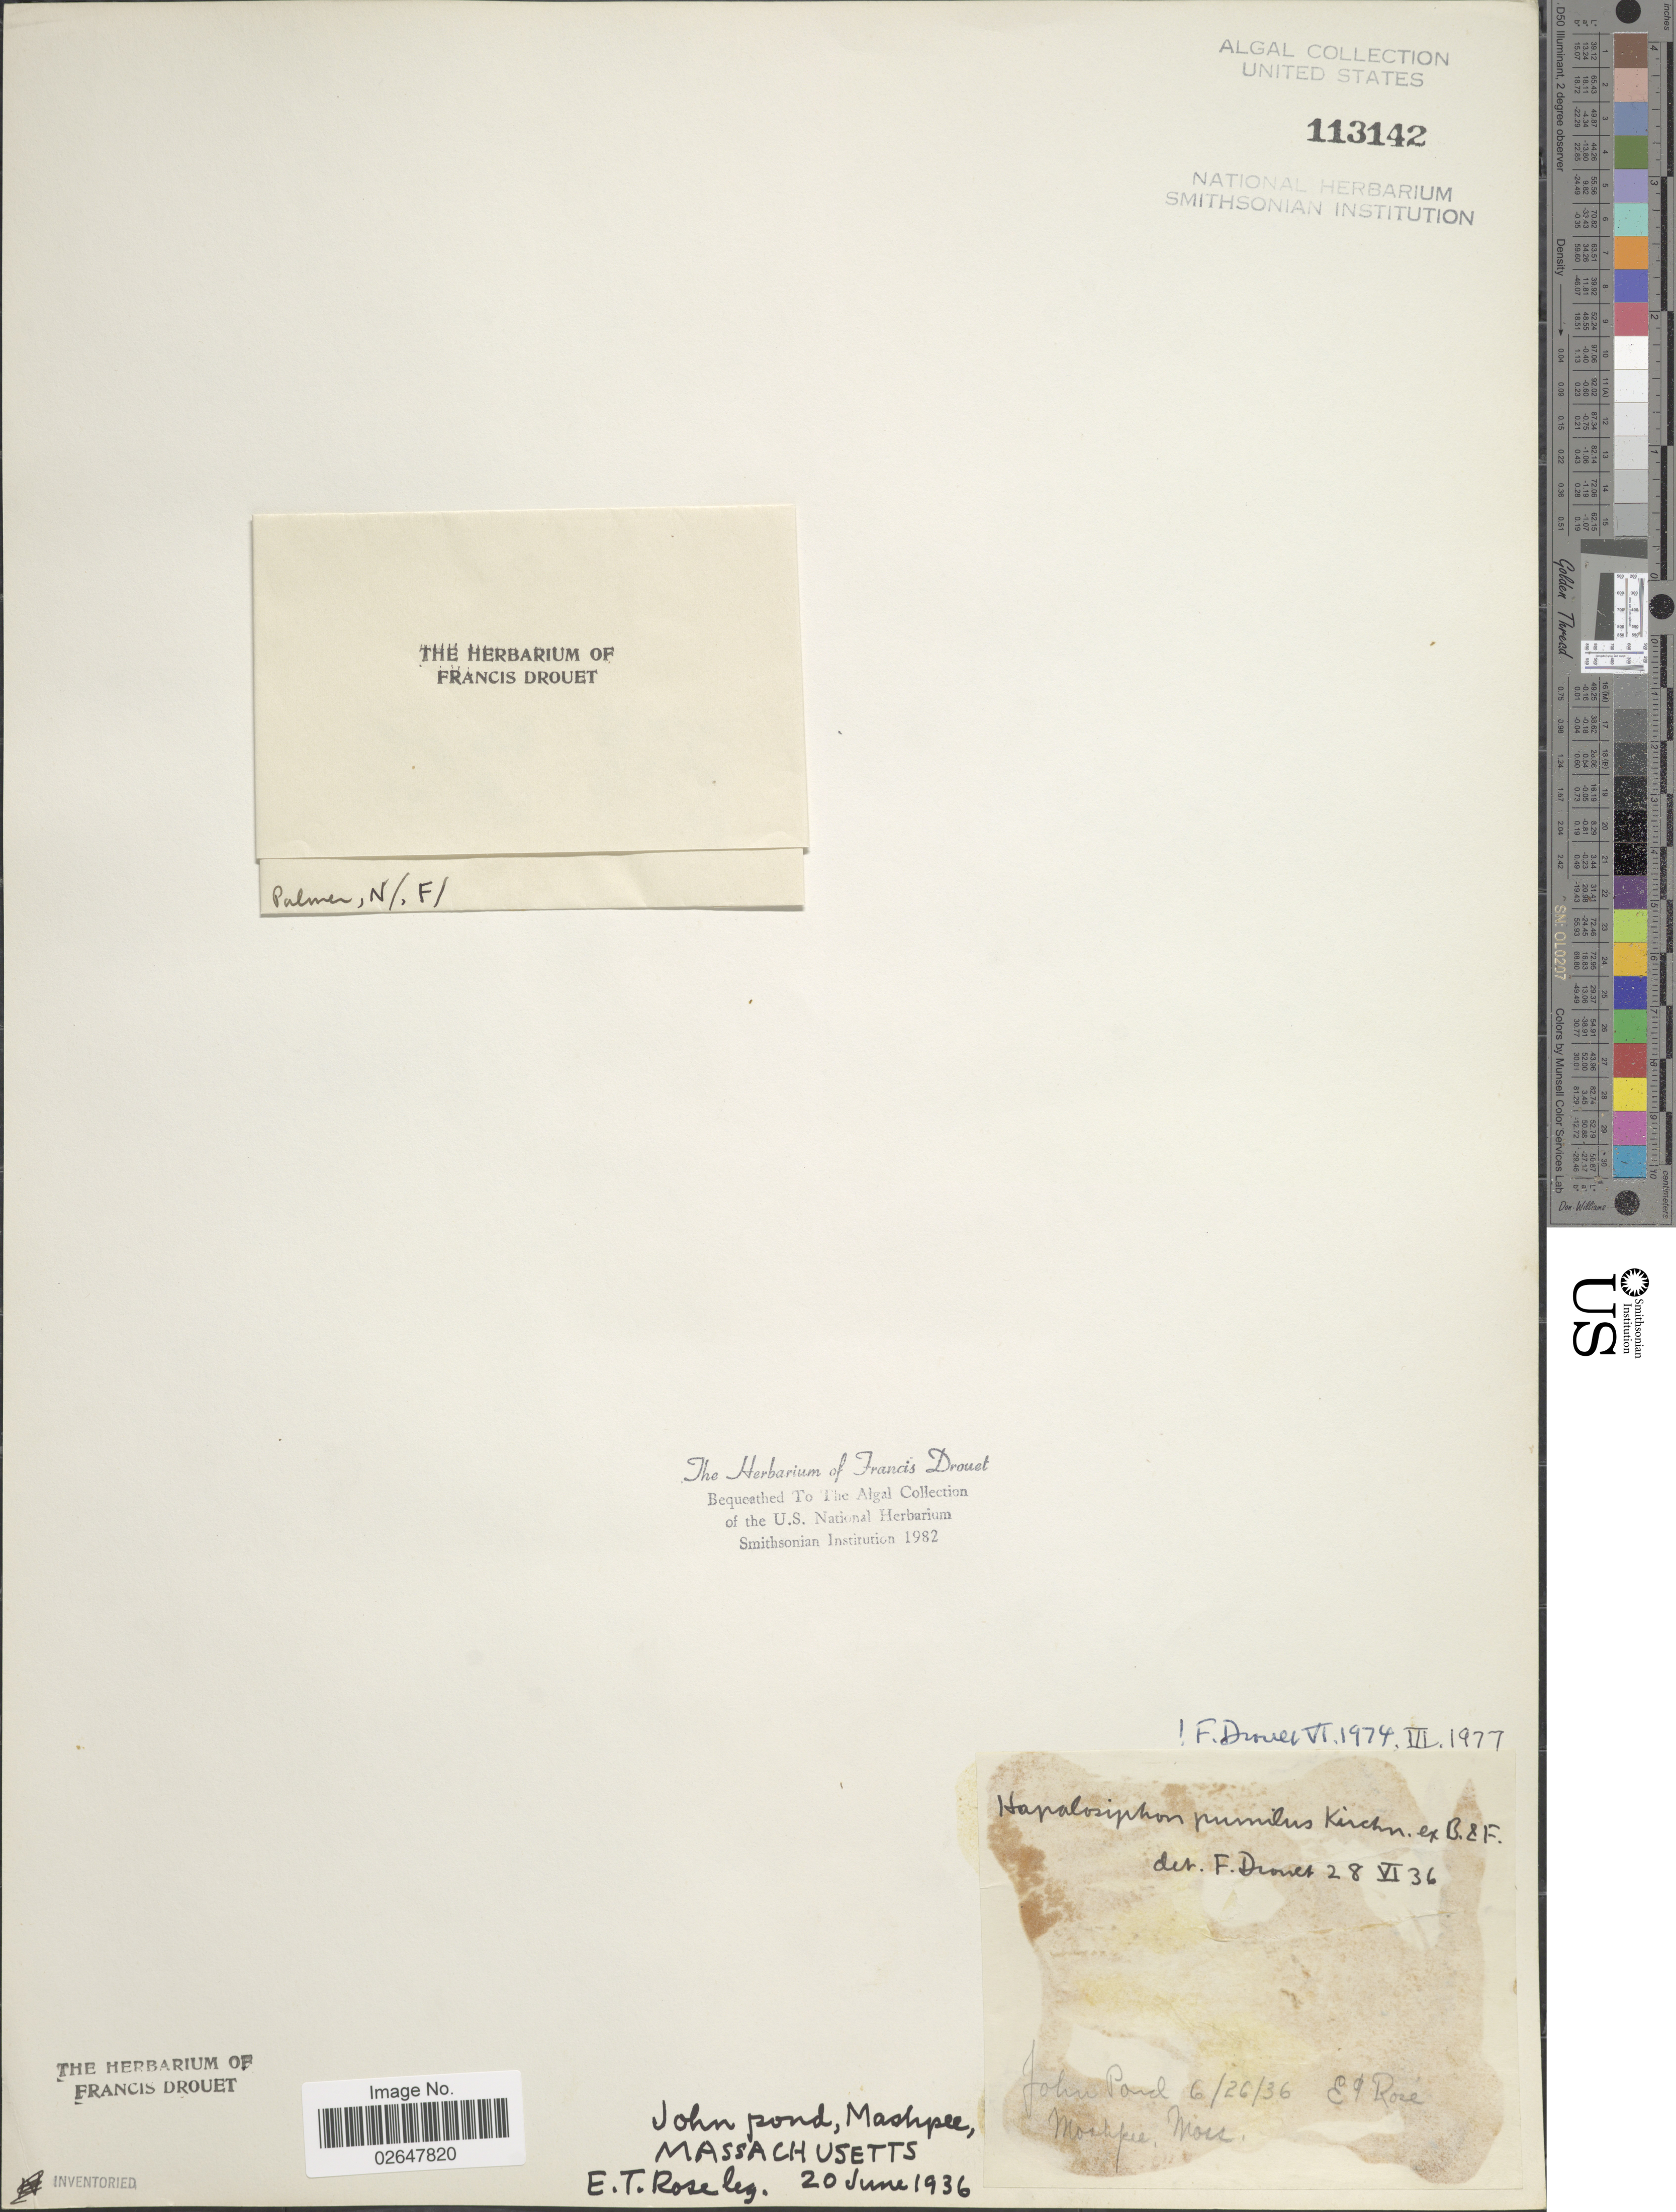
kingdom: Bacteria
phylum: Cyanobacteria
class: Cyanobacteriia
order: Cyanobacteriales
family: Stigonemataceae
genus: Stigonema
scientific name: Stigonema muscicola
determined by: Drouet, F. E.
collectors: E. T. Rose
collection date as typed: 26 Jun 1936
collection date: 1936-06-26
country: United States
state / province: Massachusetts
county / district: Barnstable County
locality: Mashpee, John Pond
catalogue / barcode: US 113142